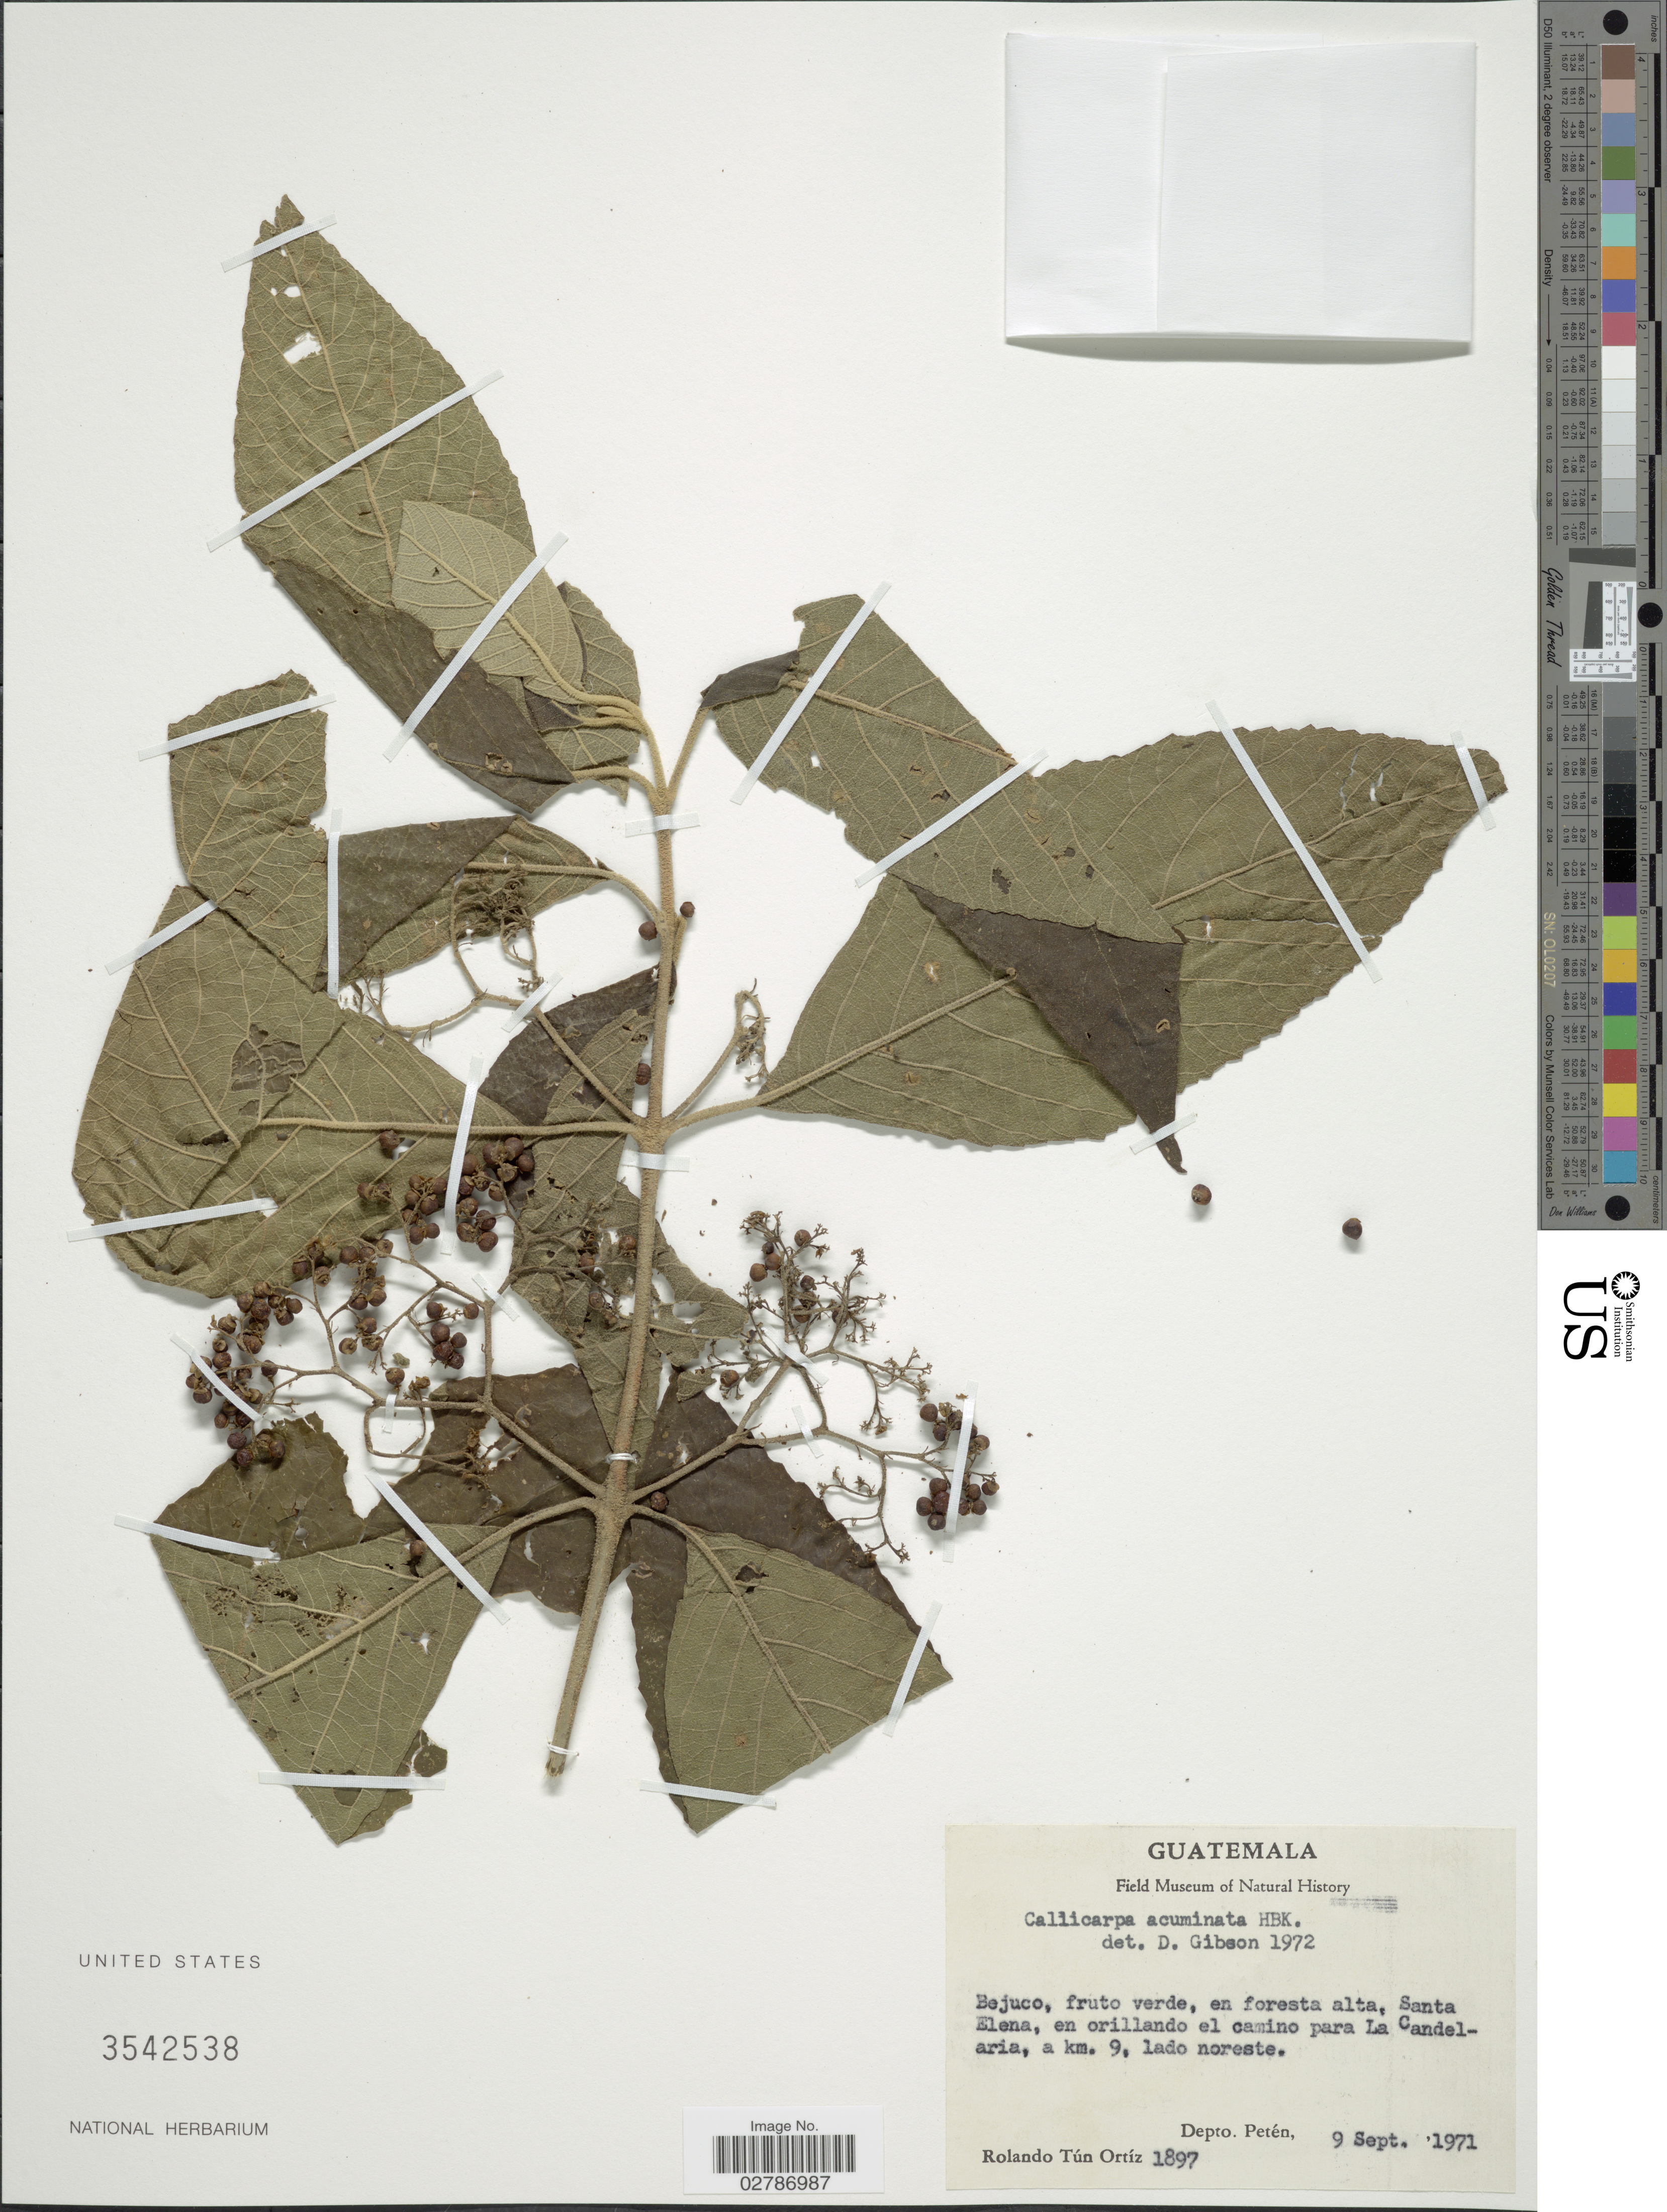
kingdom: Plantae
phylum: Tracheophyta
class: Magnoliopsida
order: Lamiales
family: Lamiaceae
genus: Callicarpa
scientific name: Callicarpa acuminata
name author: Kunth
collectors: R. Tún Ortíz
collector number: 1897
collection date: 1971-09-09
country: Guatemala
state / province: El Petén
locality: Santa Elena, en orillando el camino para La Candelaria, a km. 9, lado noreste. Depto. Petén.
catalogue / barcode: US 3542538